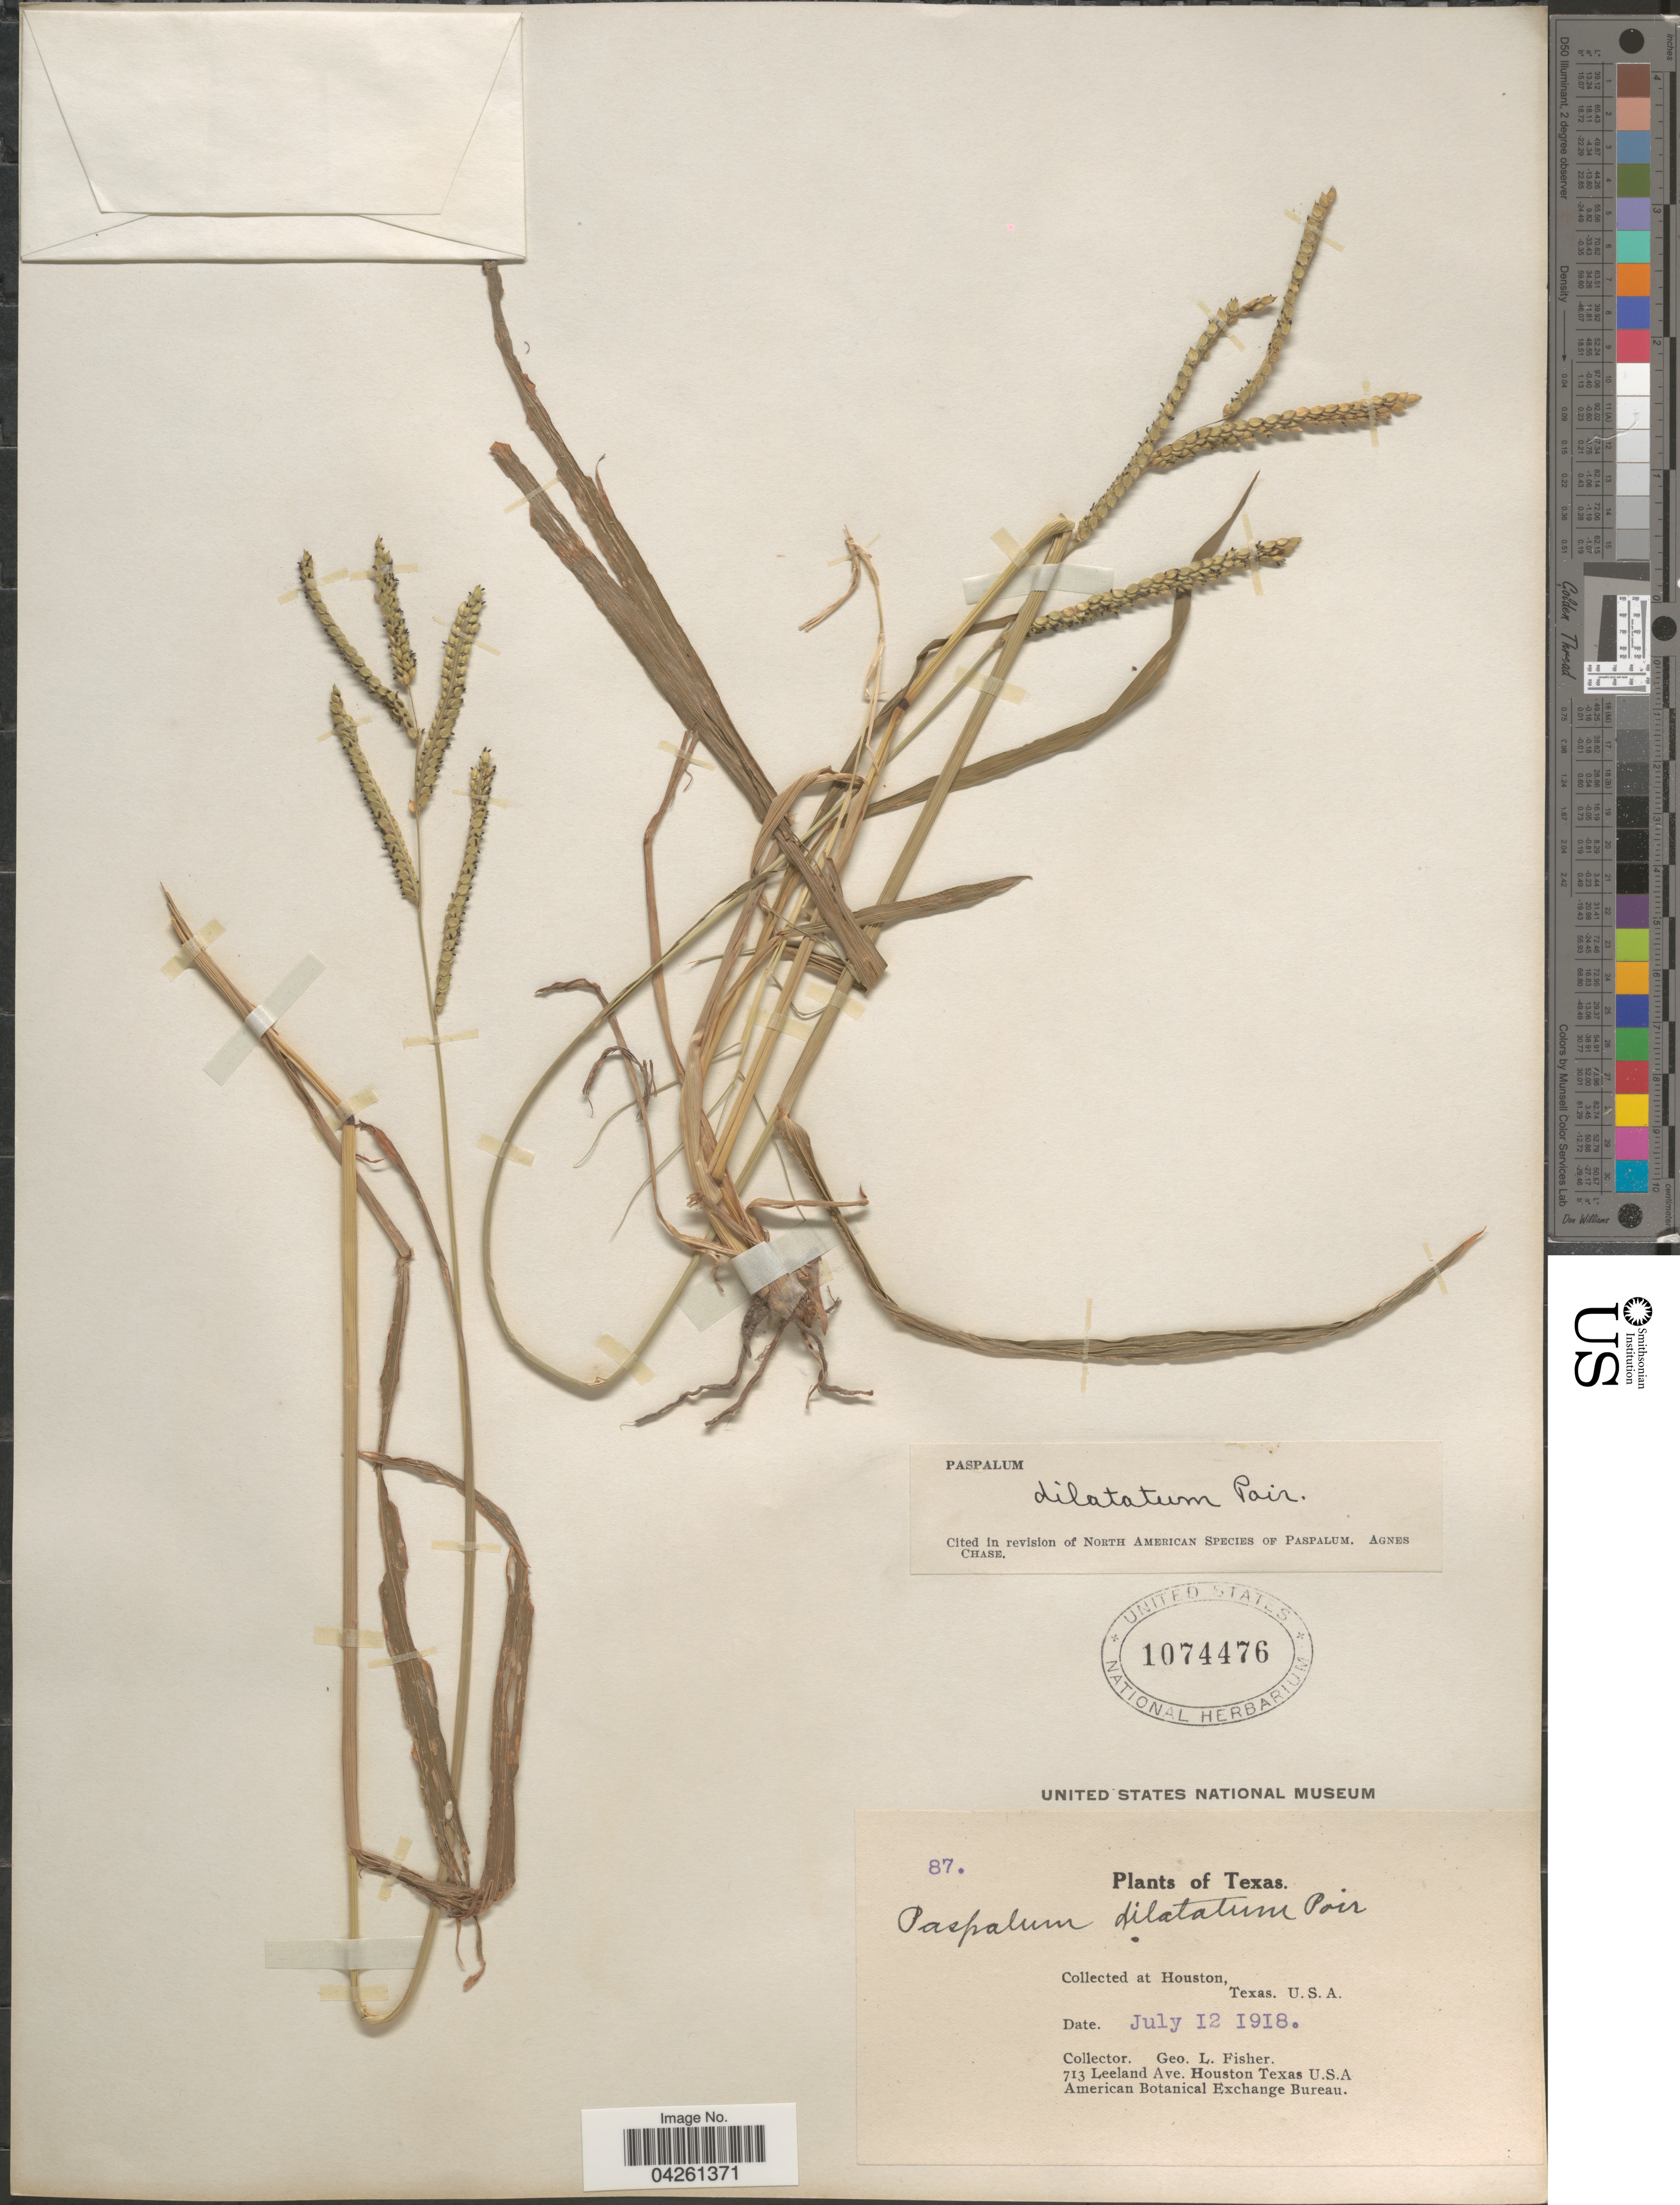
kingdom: Plantae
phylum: Tracheophyta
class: Liliopsida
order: Poales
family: Poaceae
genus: Paspalum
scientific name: Paspalum dilatatum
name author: Poir.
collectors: G. L. Fisher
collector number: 87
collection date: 1918-07-12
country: United States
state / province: Texas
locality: Houston.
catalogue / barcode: US 1074476